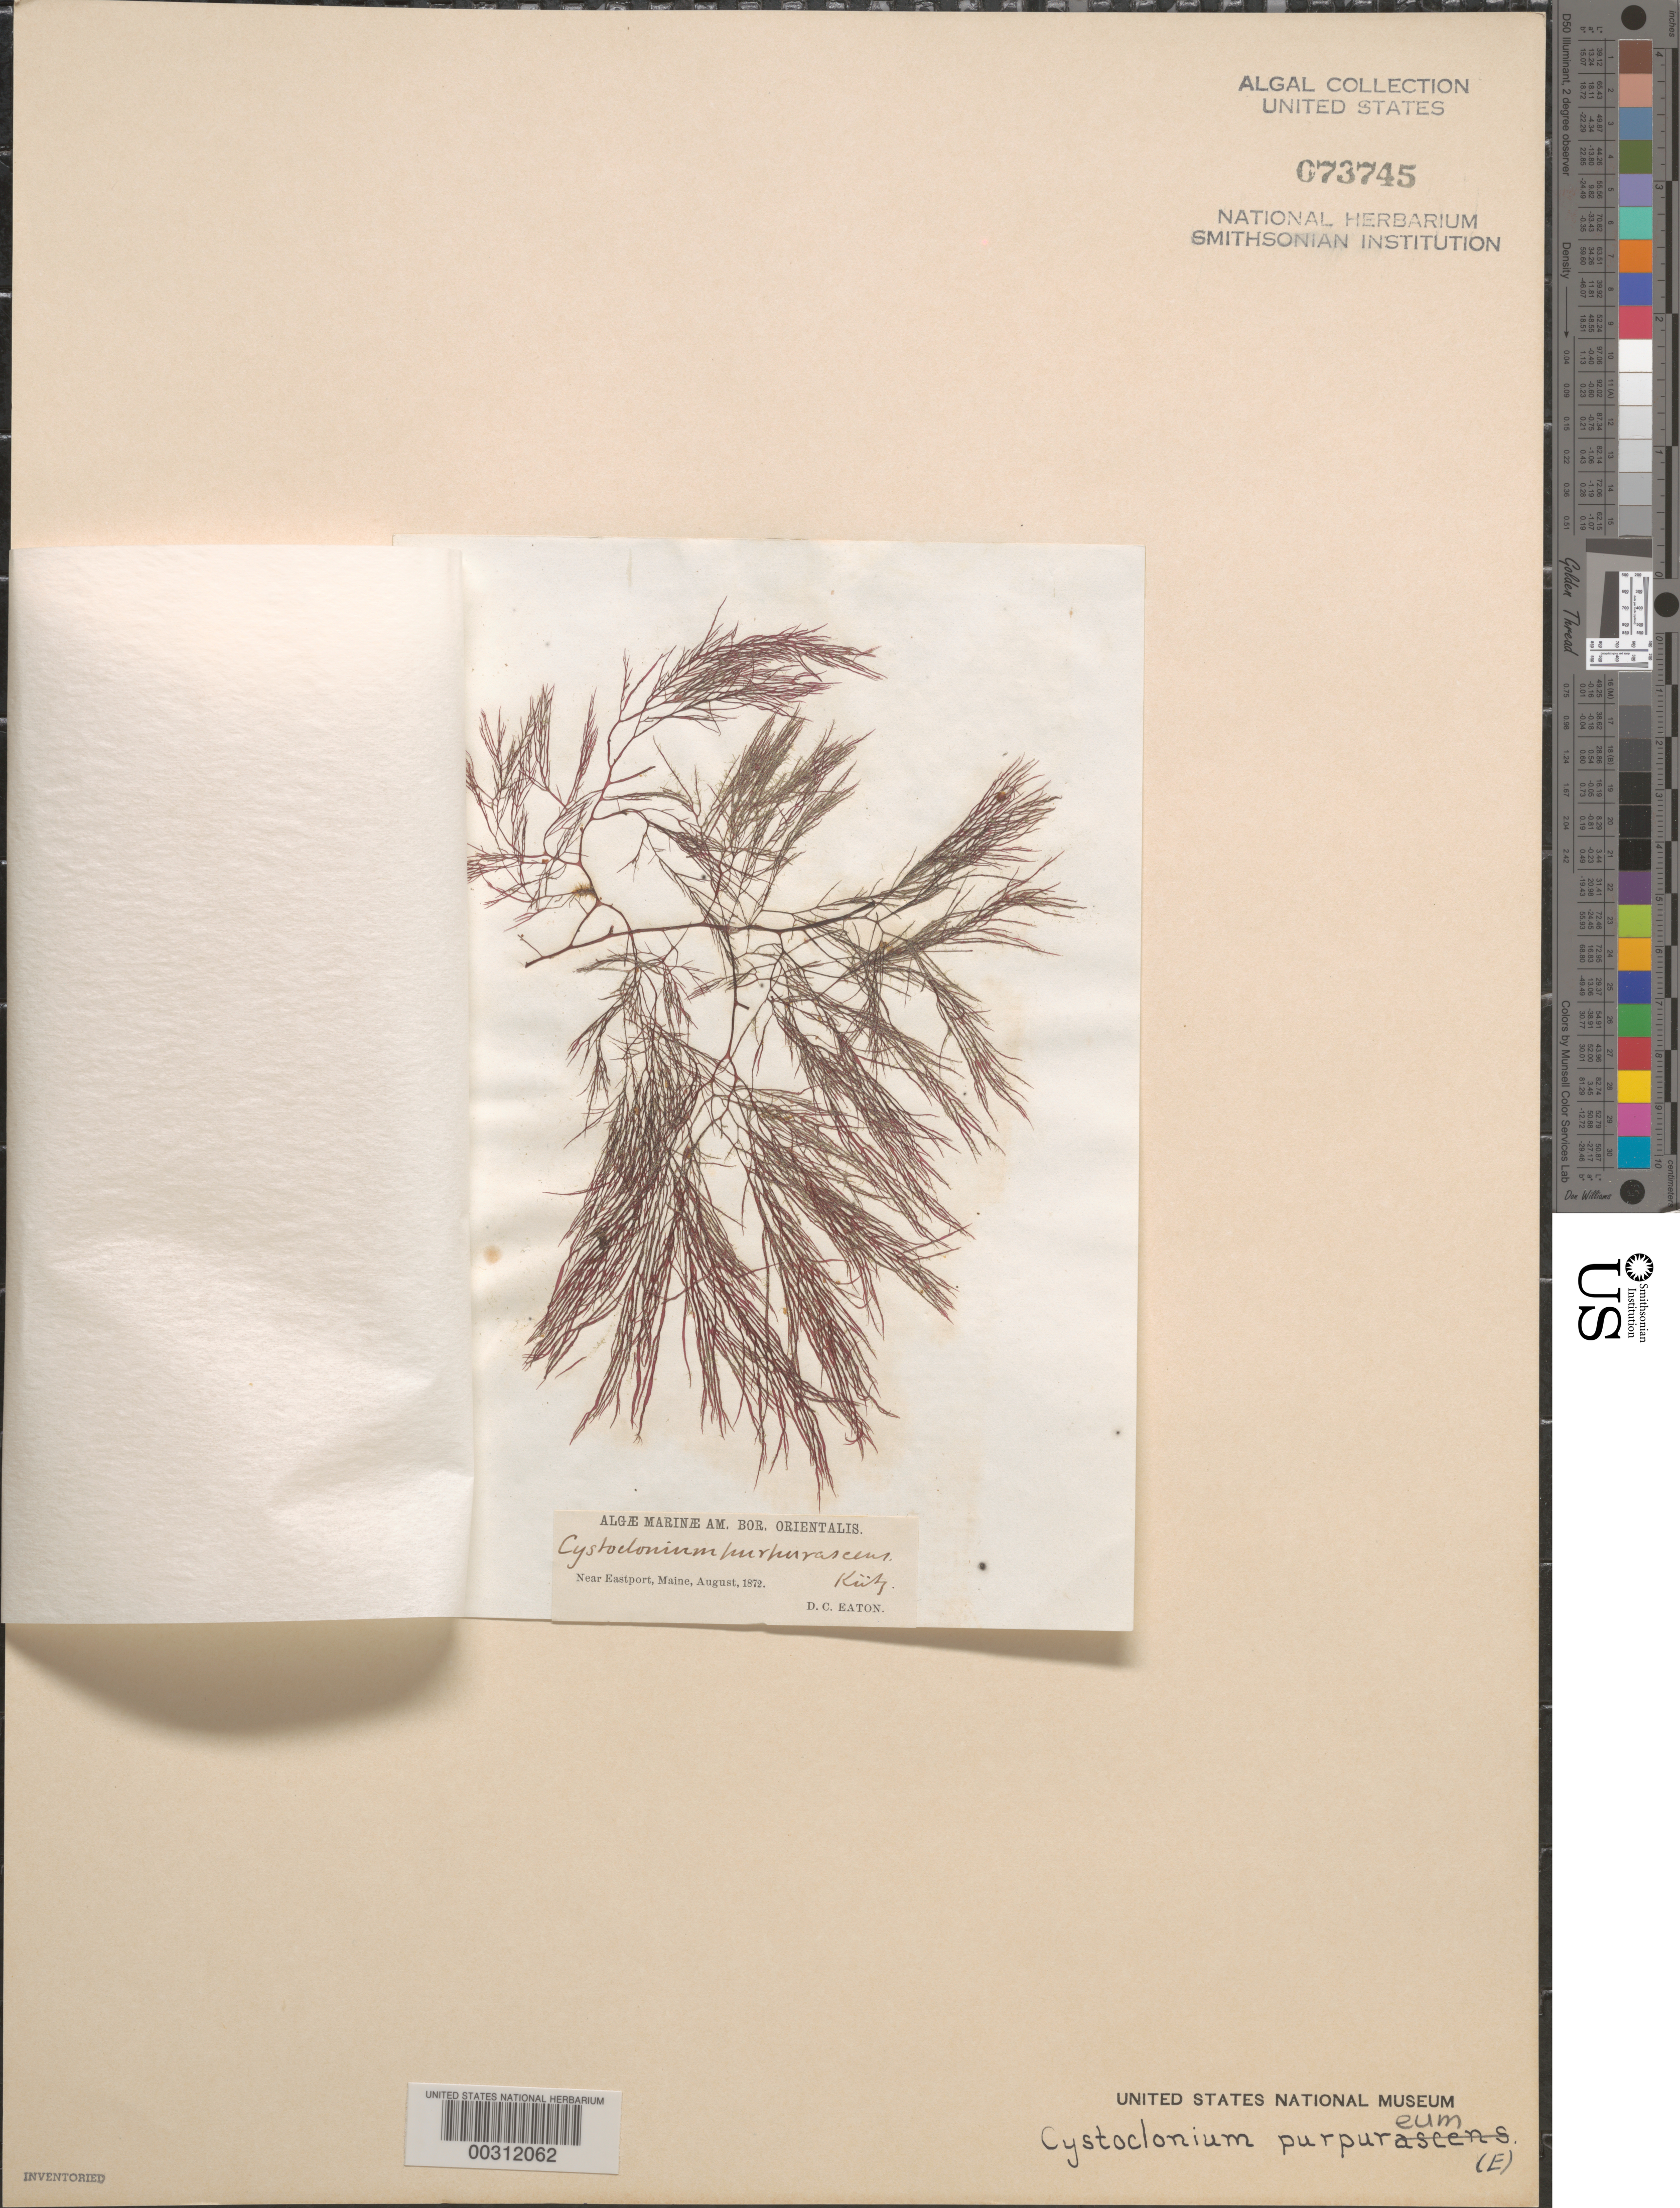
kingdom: Plantae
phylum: Rhodophyta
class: Florideophyceae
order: Gigartinales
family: Cystocloniaceae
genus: Cystoclonium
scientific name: Cystoclonium purpureum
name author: (Huds.) Batters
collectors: D. C. Eaton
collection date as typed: Aug 1872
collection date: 1872-08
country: United States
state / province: Maine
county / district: Washington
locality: Near Eastport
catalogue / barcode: US 73745